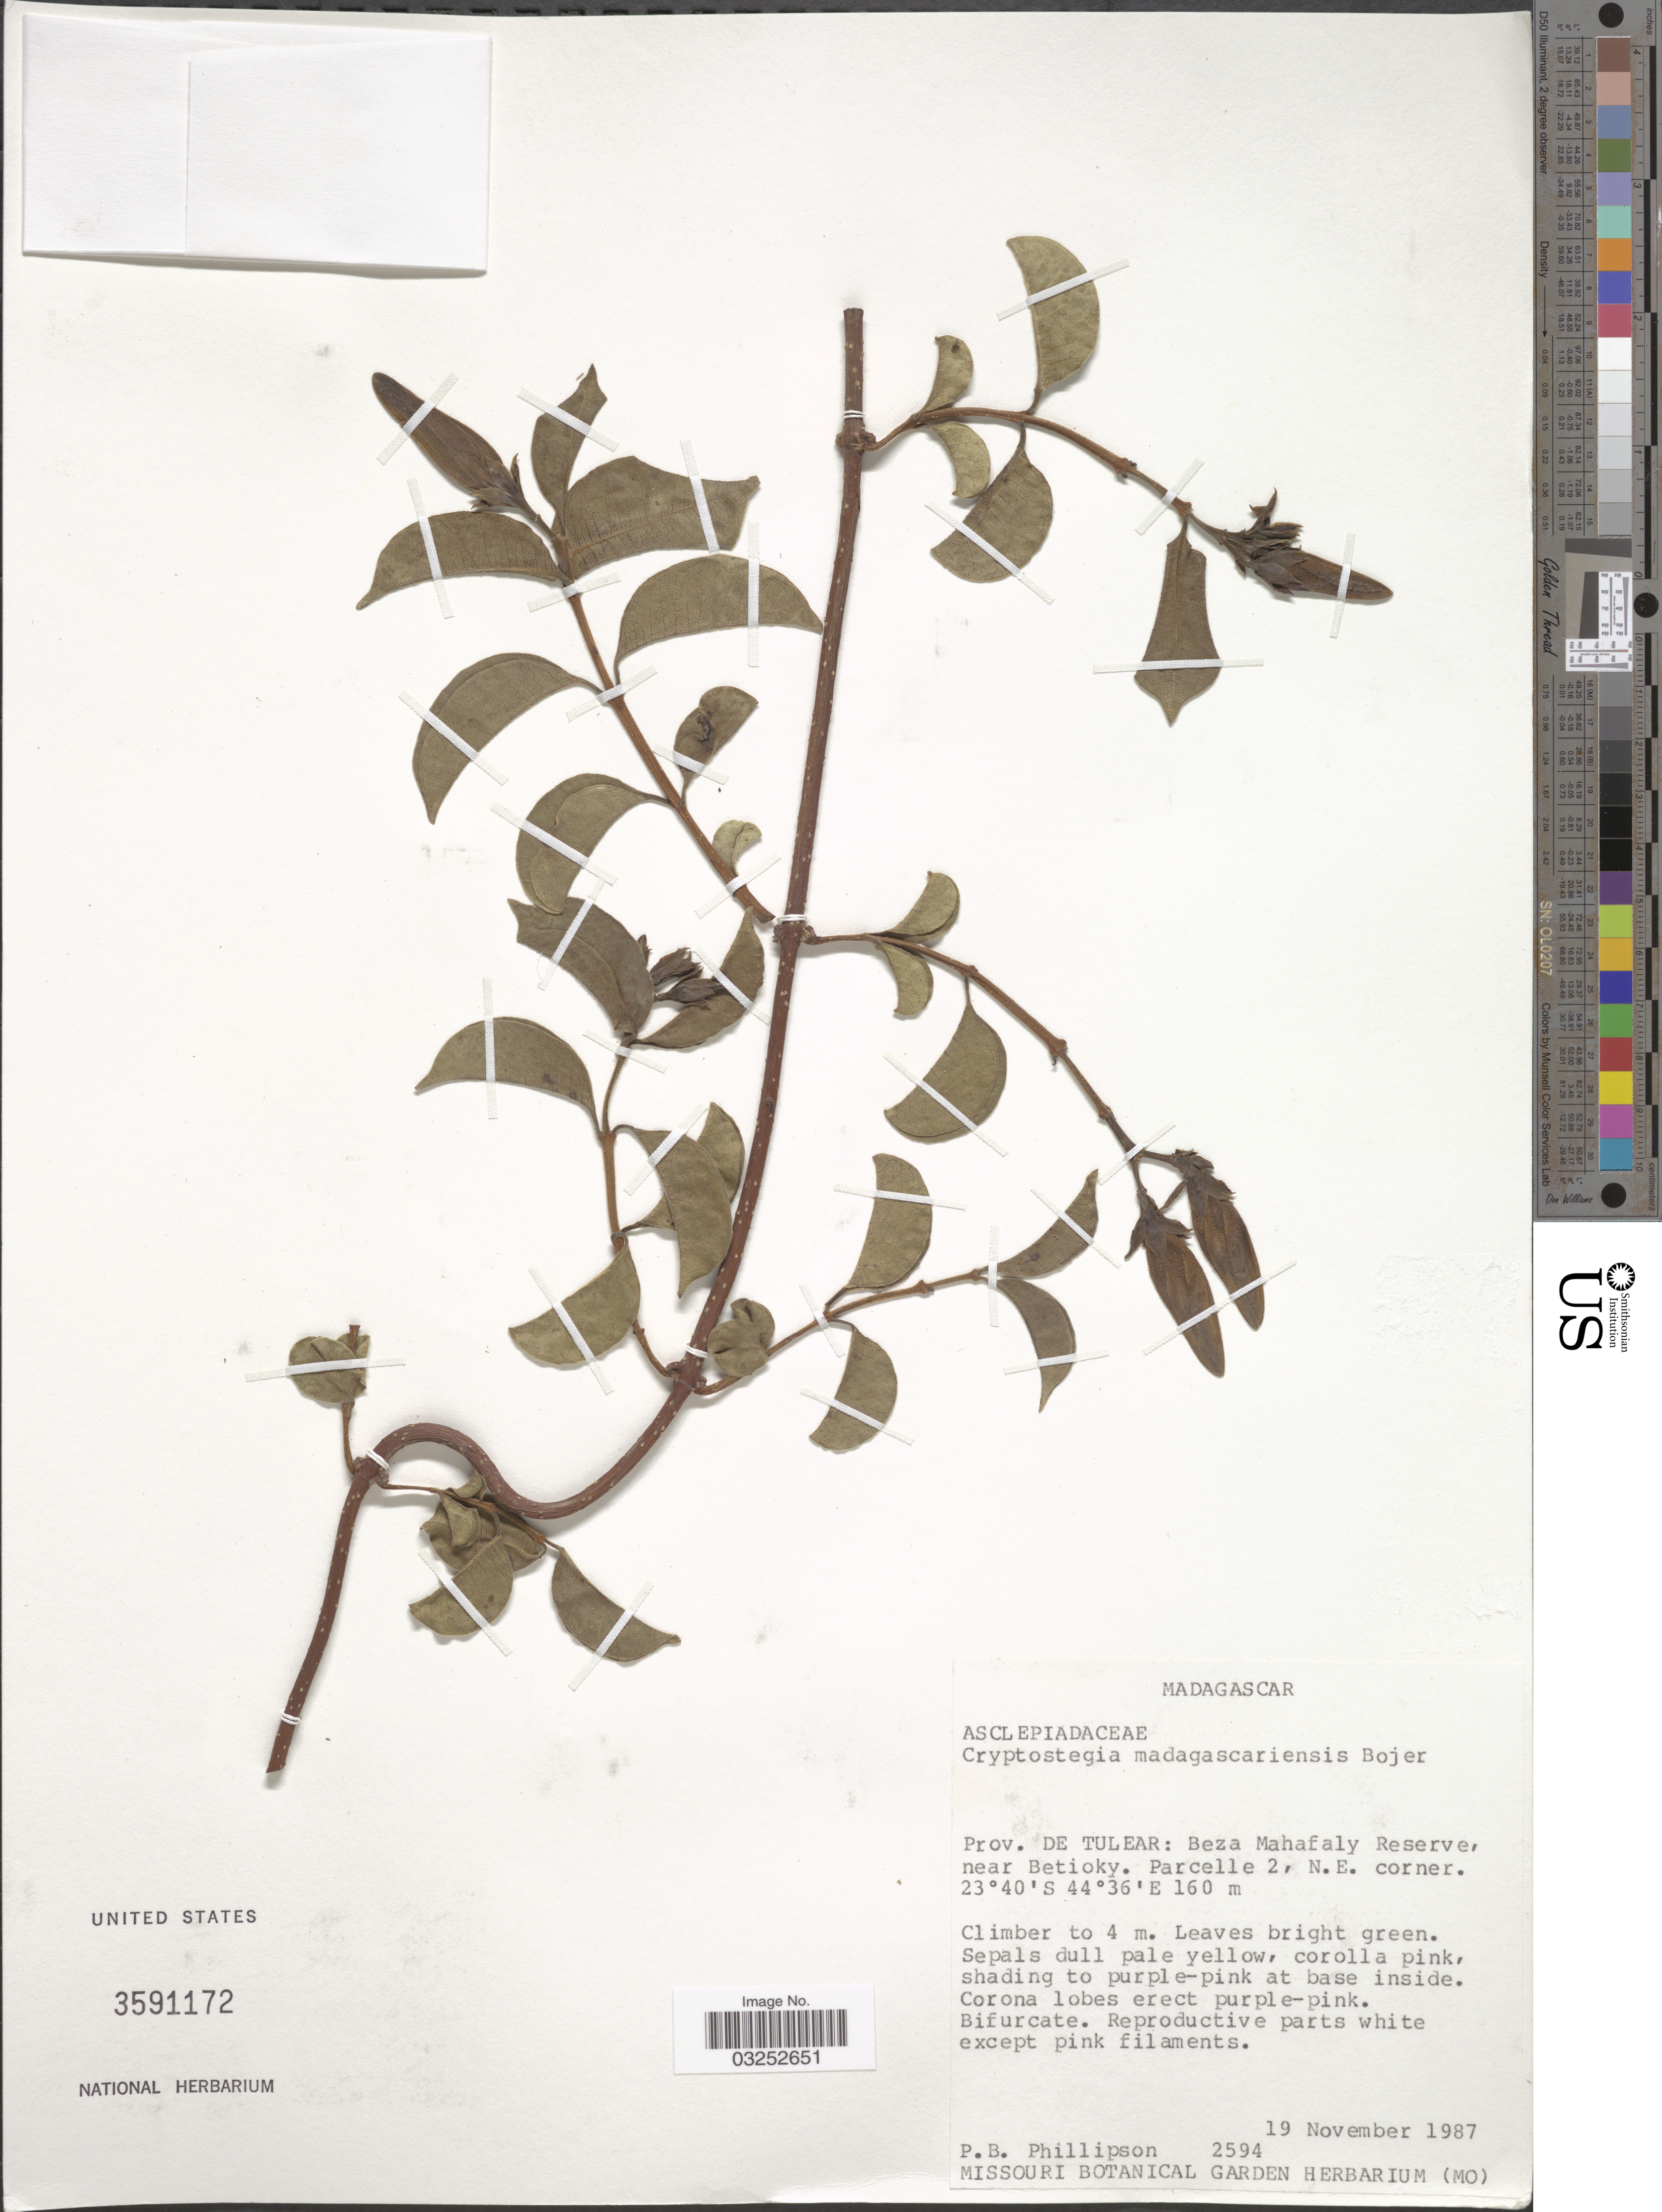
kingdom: Plantae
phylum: Tracheophyta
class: Magnoliopsida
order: Gentianales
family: Apocynaceae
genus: Cryptostegia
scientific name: Cryptostegia madagascariensis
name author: Bojer ex Decne.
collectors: P. B. Phillipson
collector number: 2594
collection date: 1987-11-19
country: Madagascar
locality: Prov. De Tulear: Beza Mahafaly Reserve, near Betioky, Parcelle 2, N.E. corner.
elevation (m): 160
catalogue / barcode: US 3591172